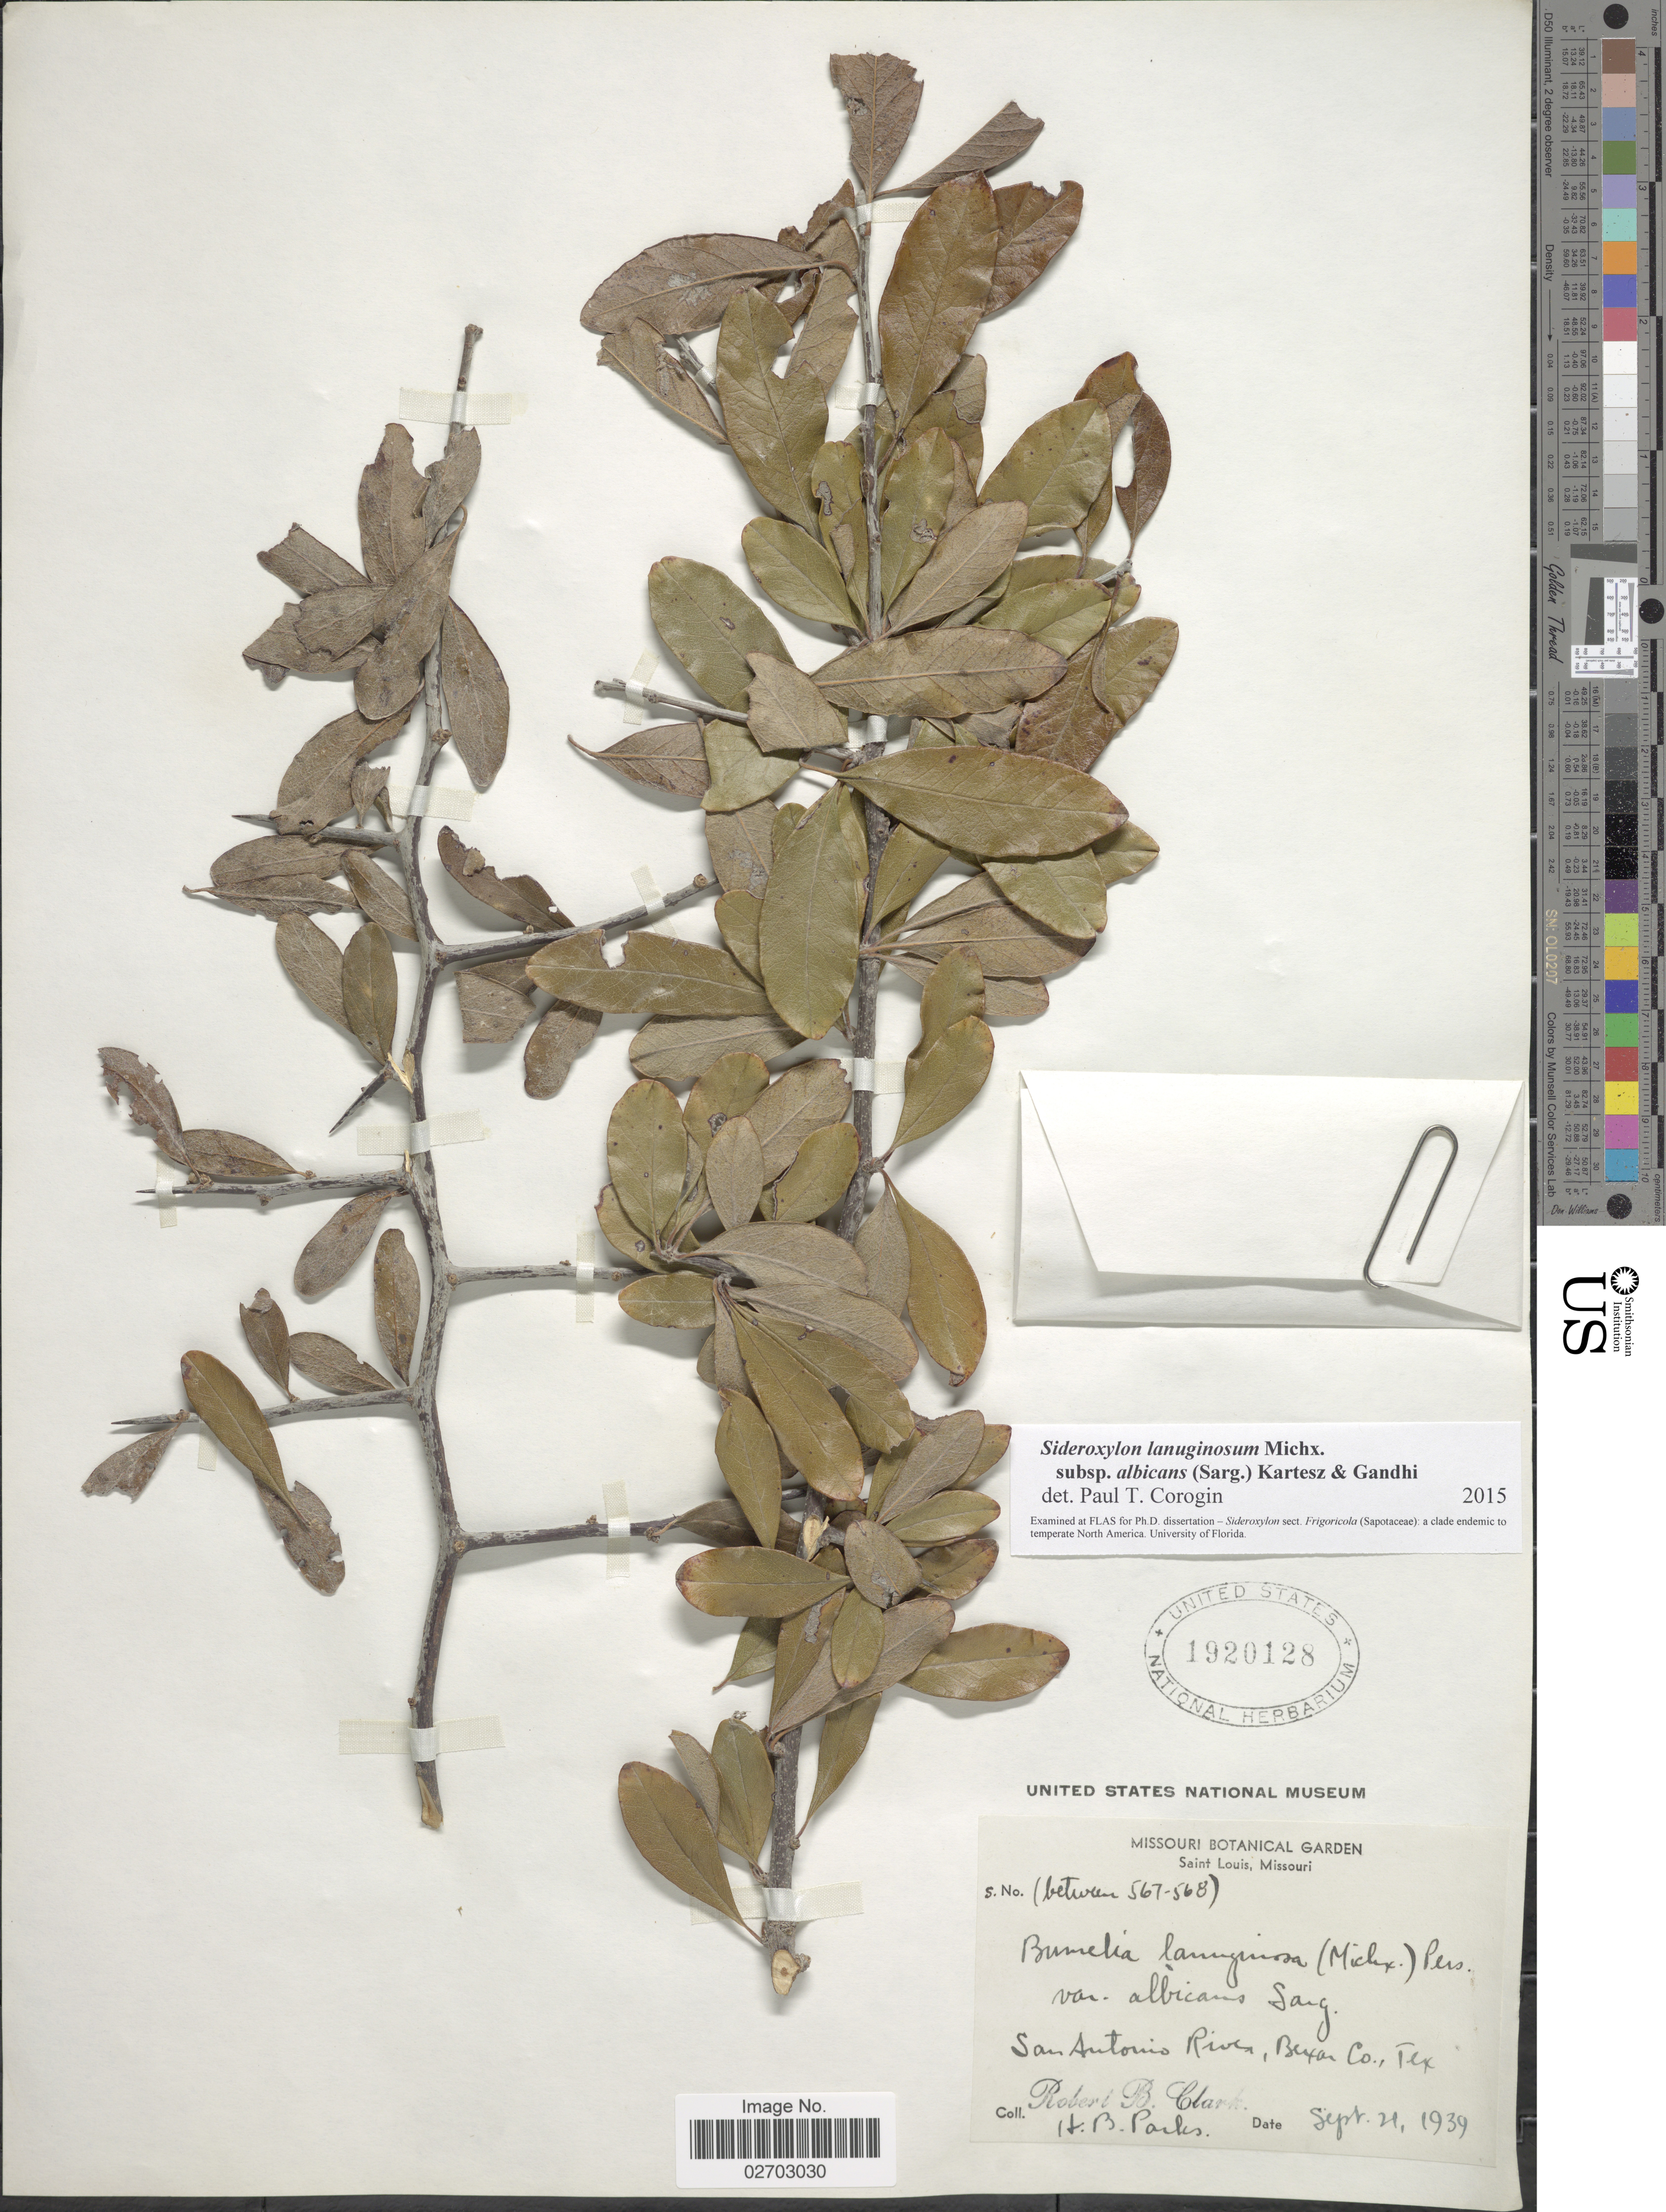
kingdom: Plantae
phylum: Tracheophyta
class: Magnoliopsida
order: Ericales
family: Sapotaceae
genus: Sideroxylon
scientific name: Sideroxylon lanuginosum subsp. albicans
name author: (Sarg.) Kartesz & Gandhi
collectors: R. B. Clark & H. Parks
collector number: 567/568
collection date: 1939-09-21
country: United States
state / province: Texas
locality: San Antonio River, Bexas Co.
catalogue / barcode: US 1920128